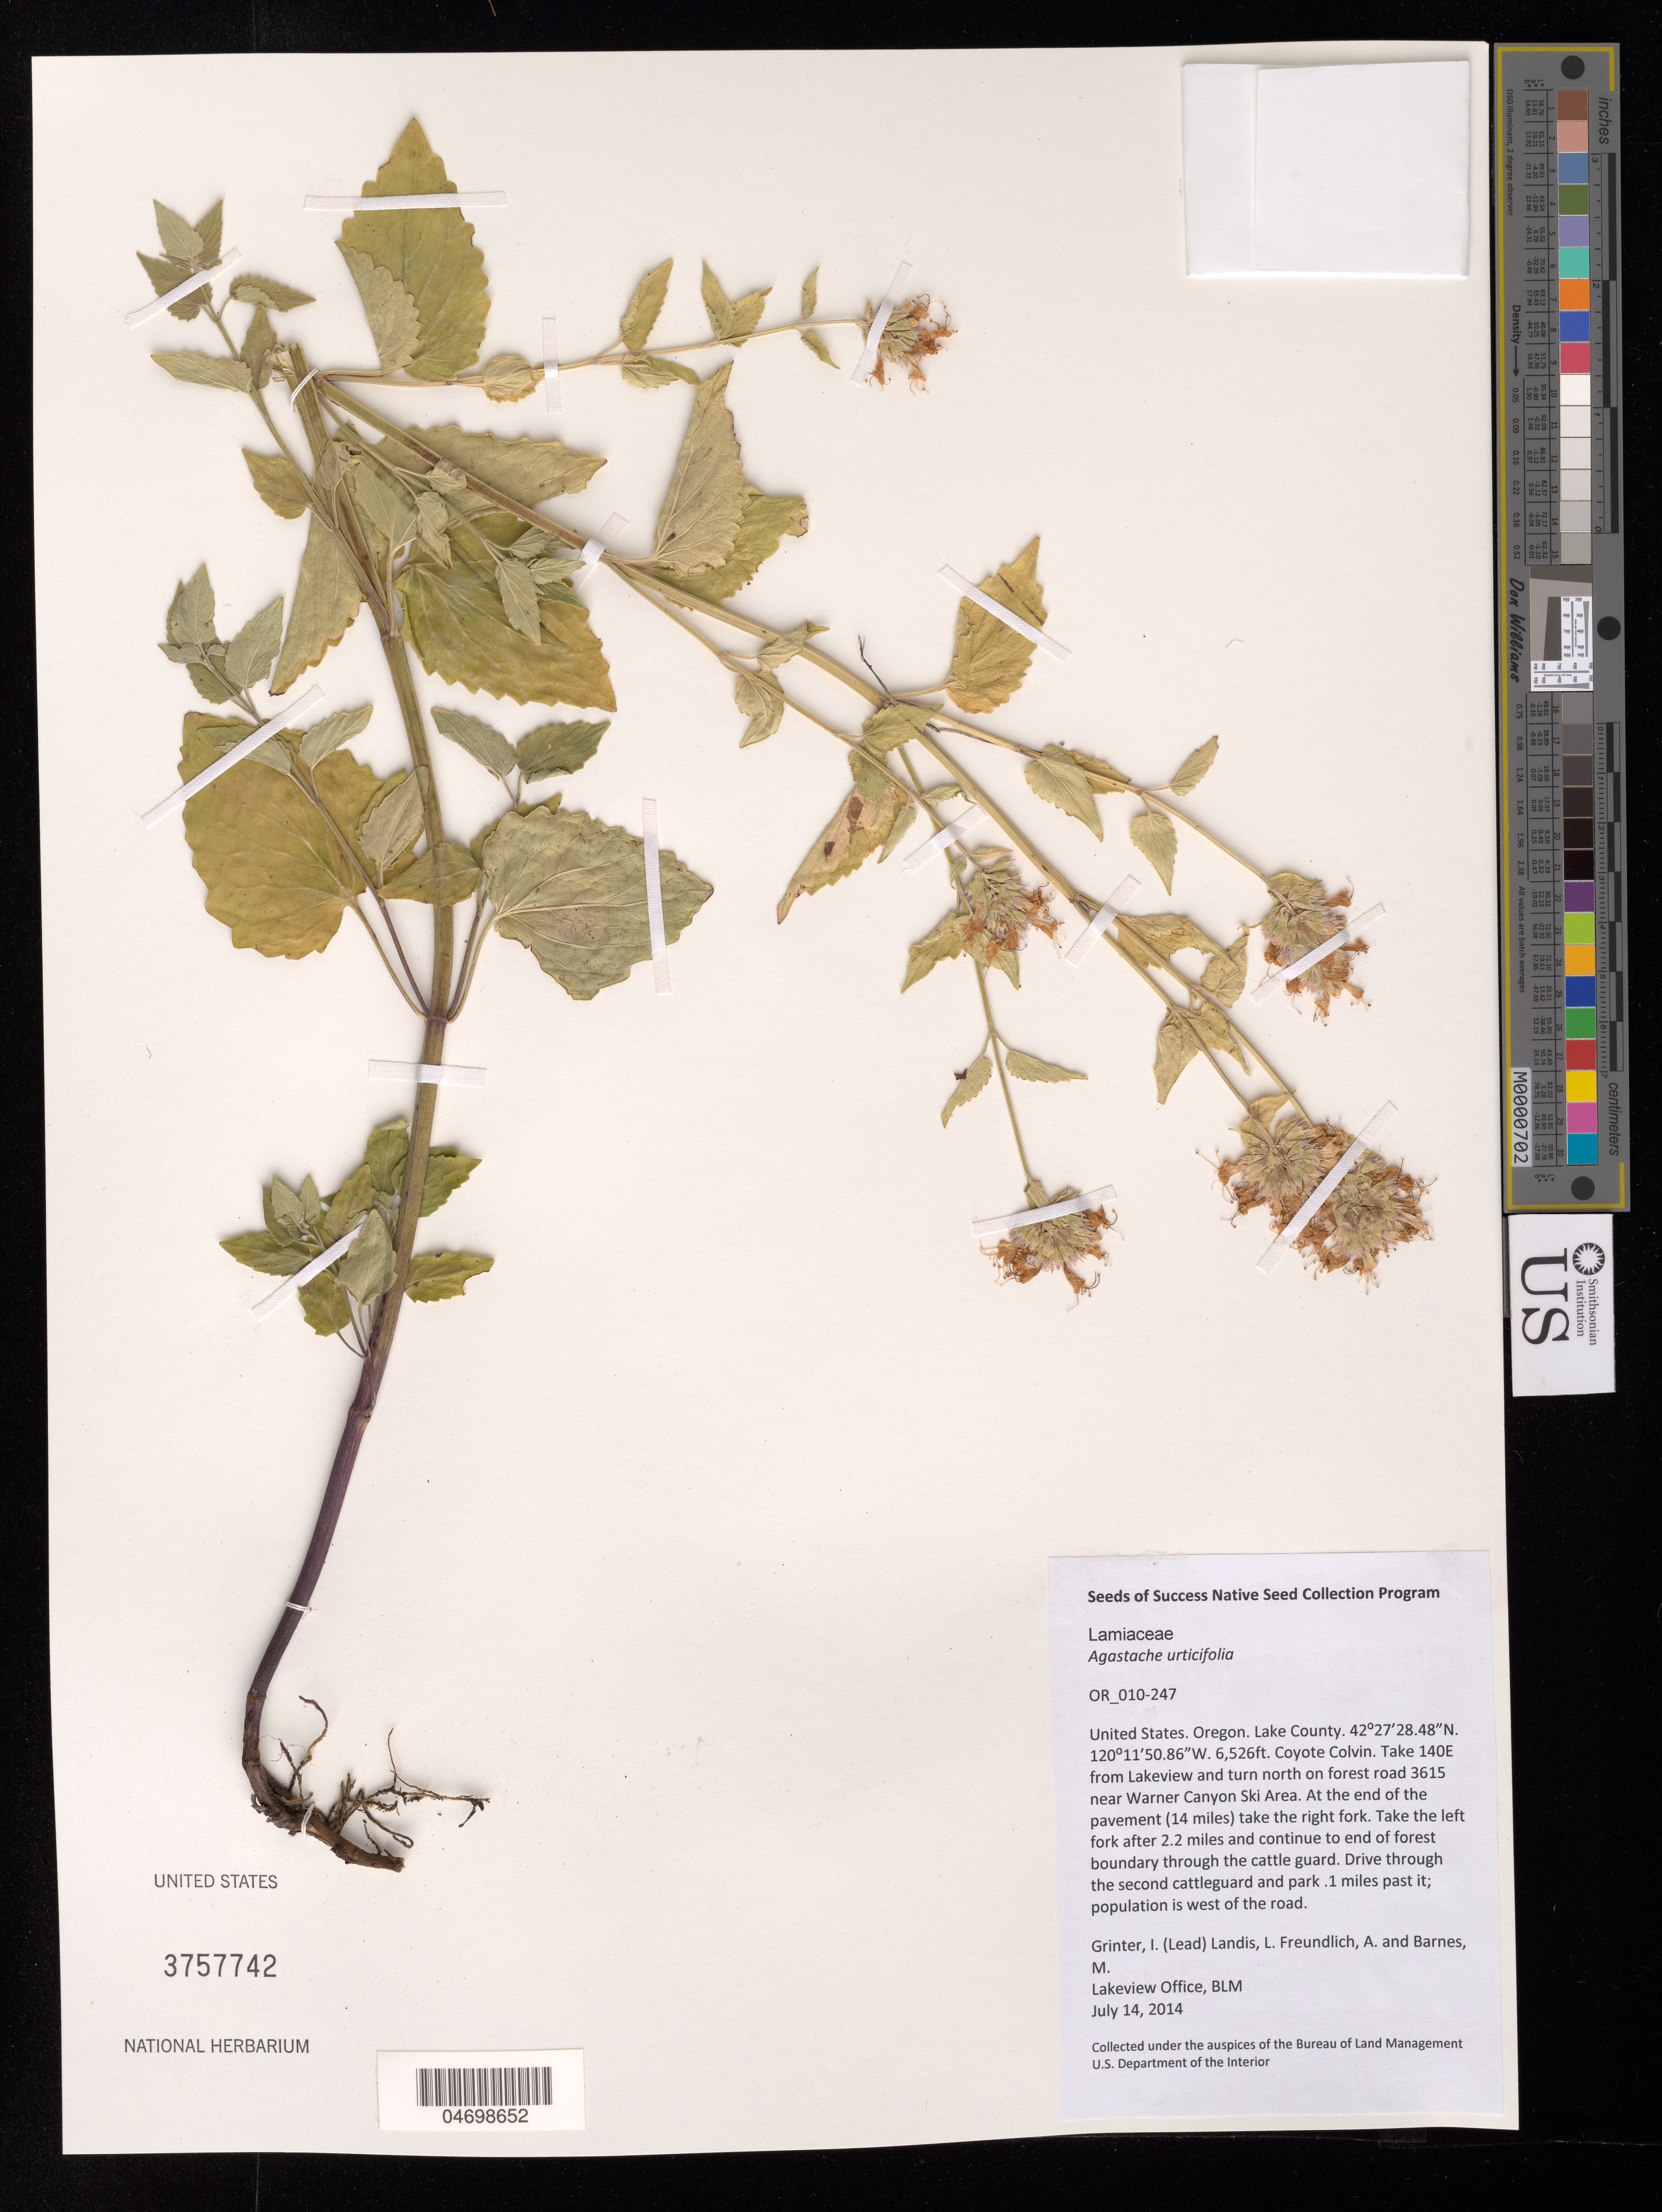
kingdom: Plantae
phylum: Tracheophyta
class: Magnoliopsida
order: Lamiales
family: Lamiaceae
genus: Agastache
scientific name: Agastache urticifolia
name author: (Benth.) Kuntze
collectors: I. Grinter, A. Freundlich, L. Landis & M. Barnes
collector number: OR010-247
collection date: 2014-07-14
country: United States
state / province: Oregon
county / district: Lake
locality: Coyote Colvin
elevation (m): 1989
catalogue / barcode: US 3757742